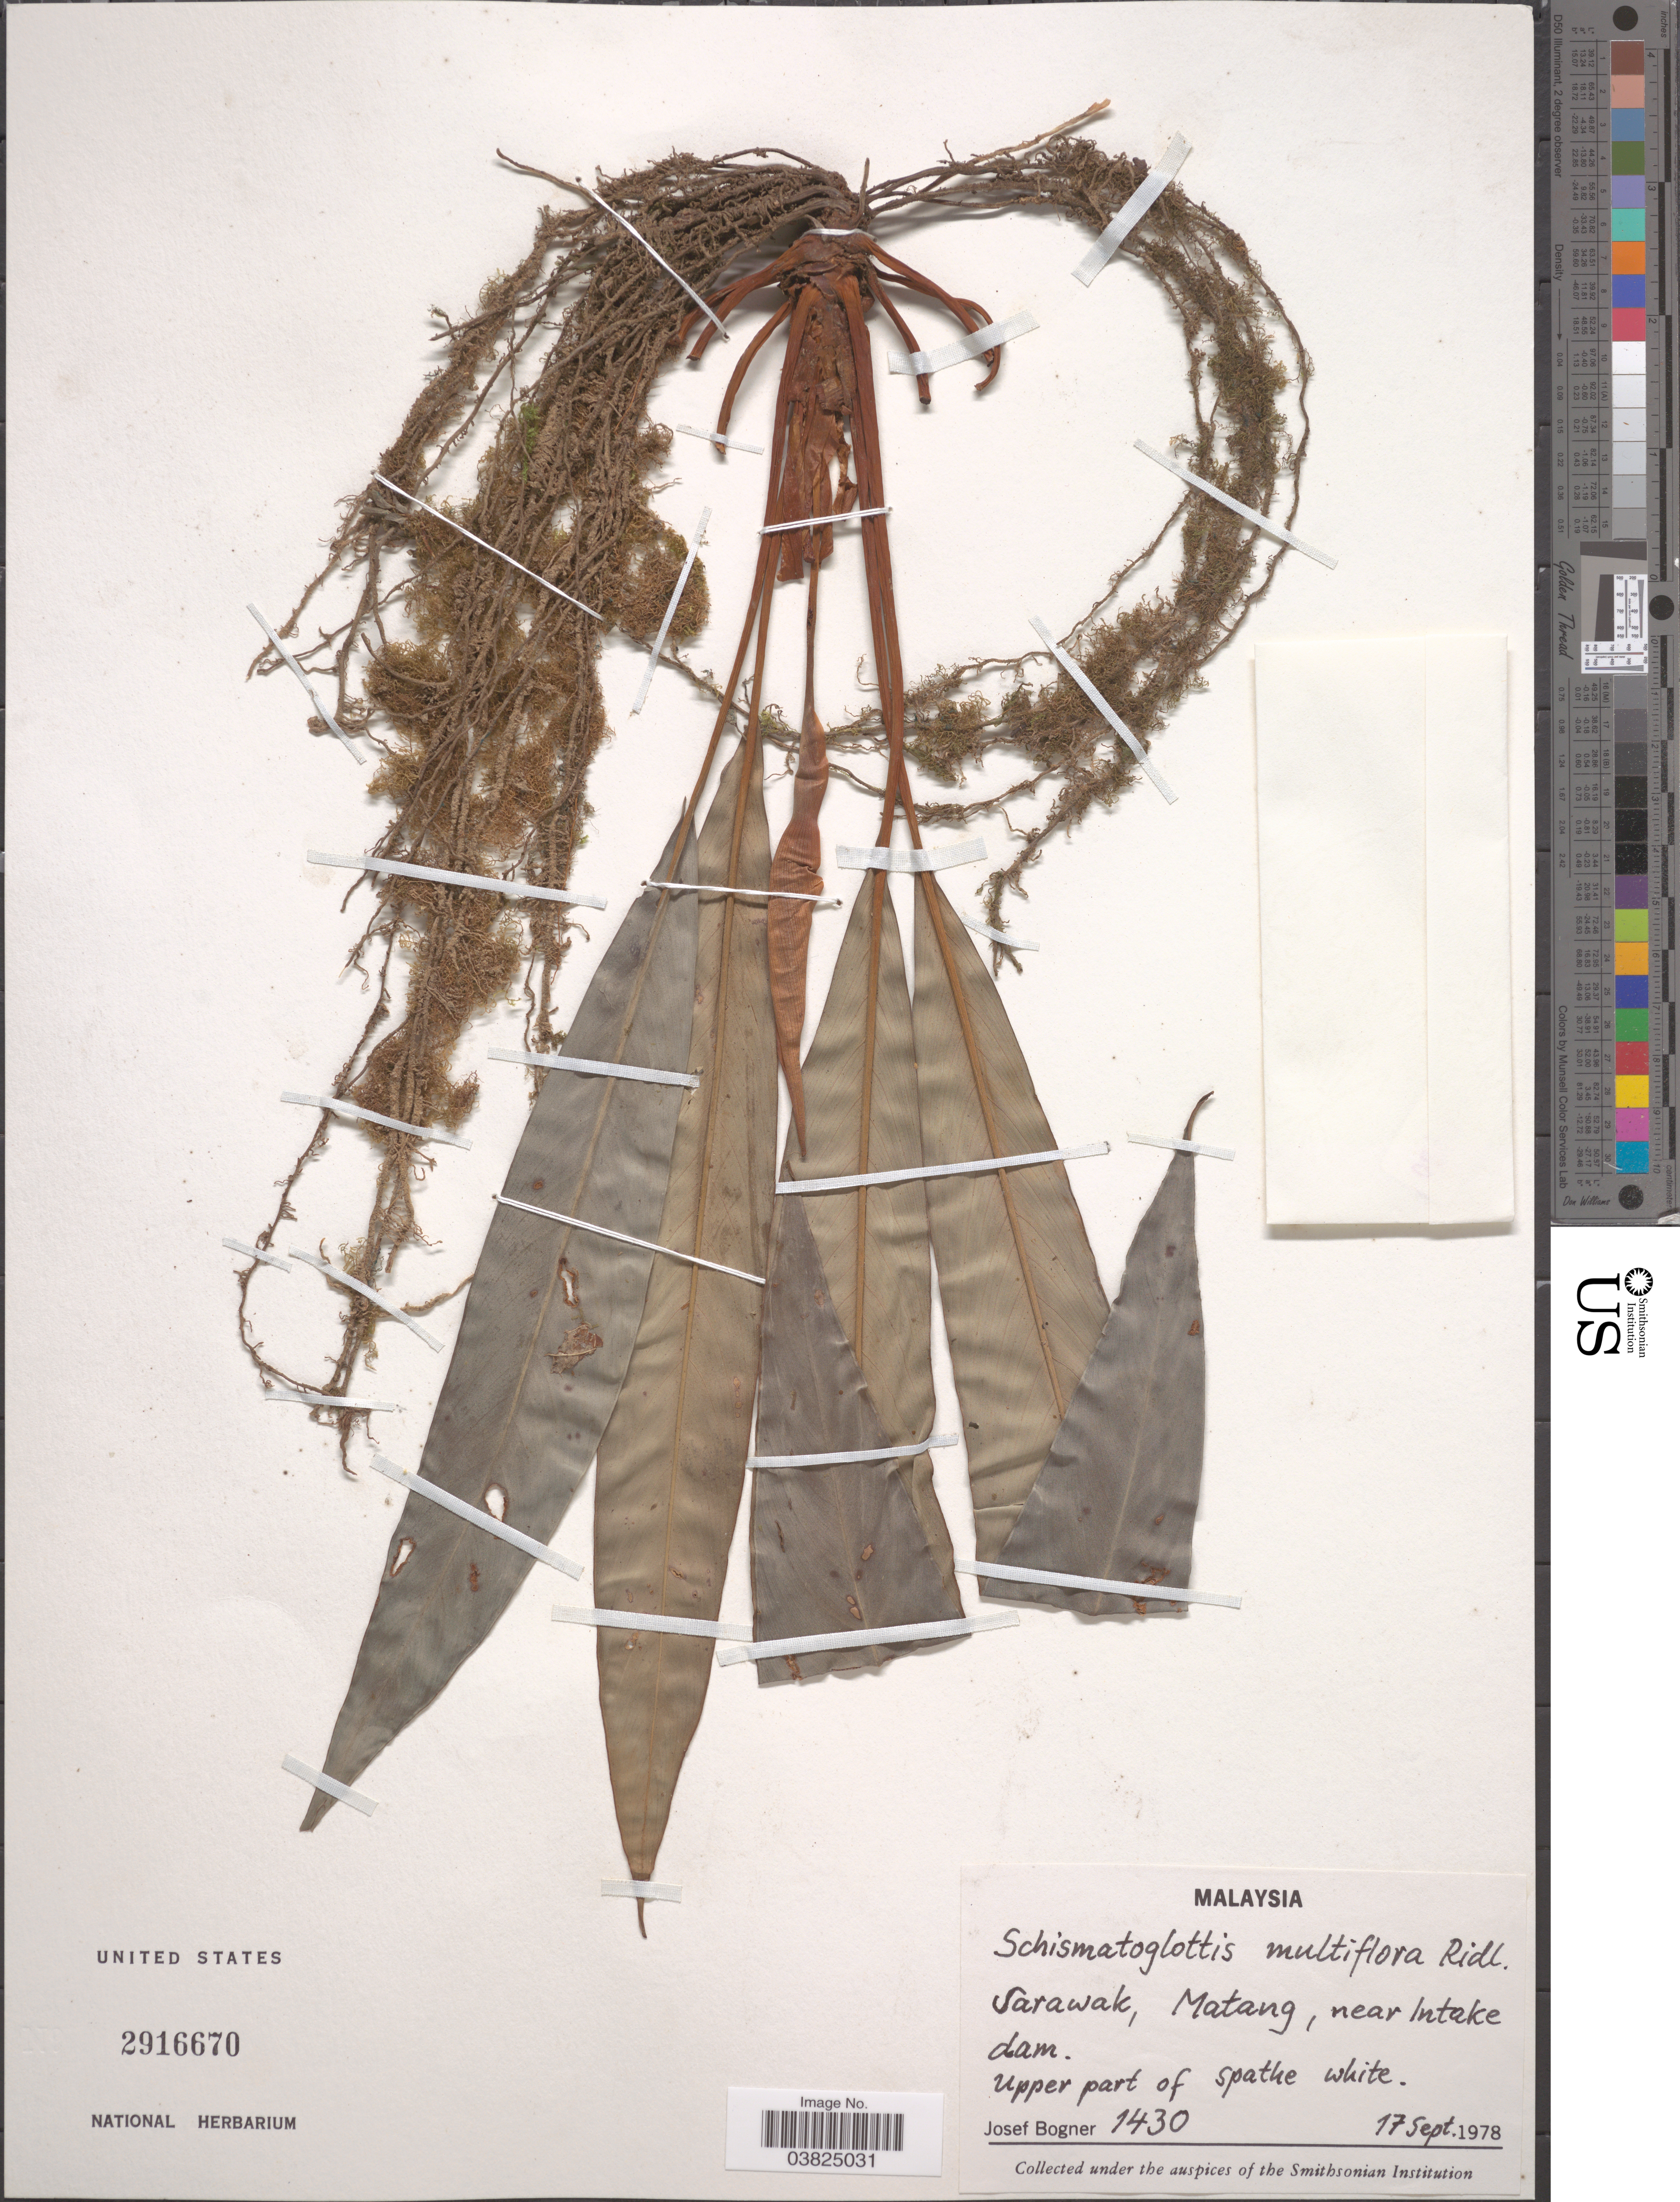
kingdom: Plantae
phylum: Tracheophyta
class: Liliopsida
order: Alismatales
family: Araceae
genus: Schismatoglottis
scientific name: Schismatoglottis multiflora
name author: Ridl.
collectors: J. Bogner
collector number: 1430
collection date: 1978-09-17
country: Malaysia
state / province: Sarawak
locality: Matang, near Intake dam.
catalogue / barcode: US 2916670